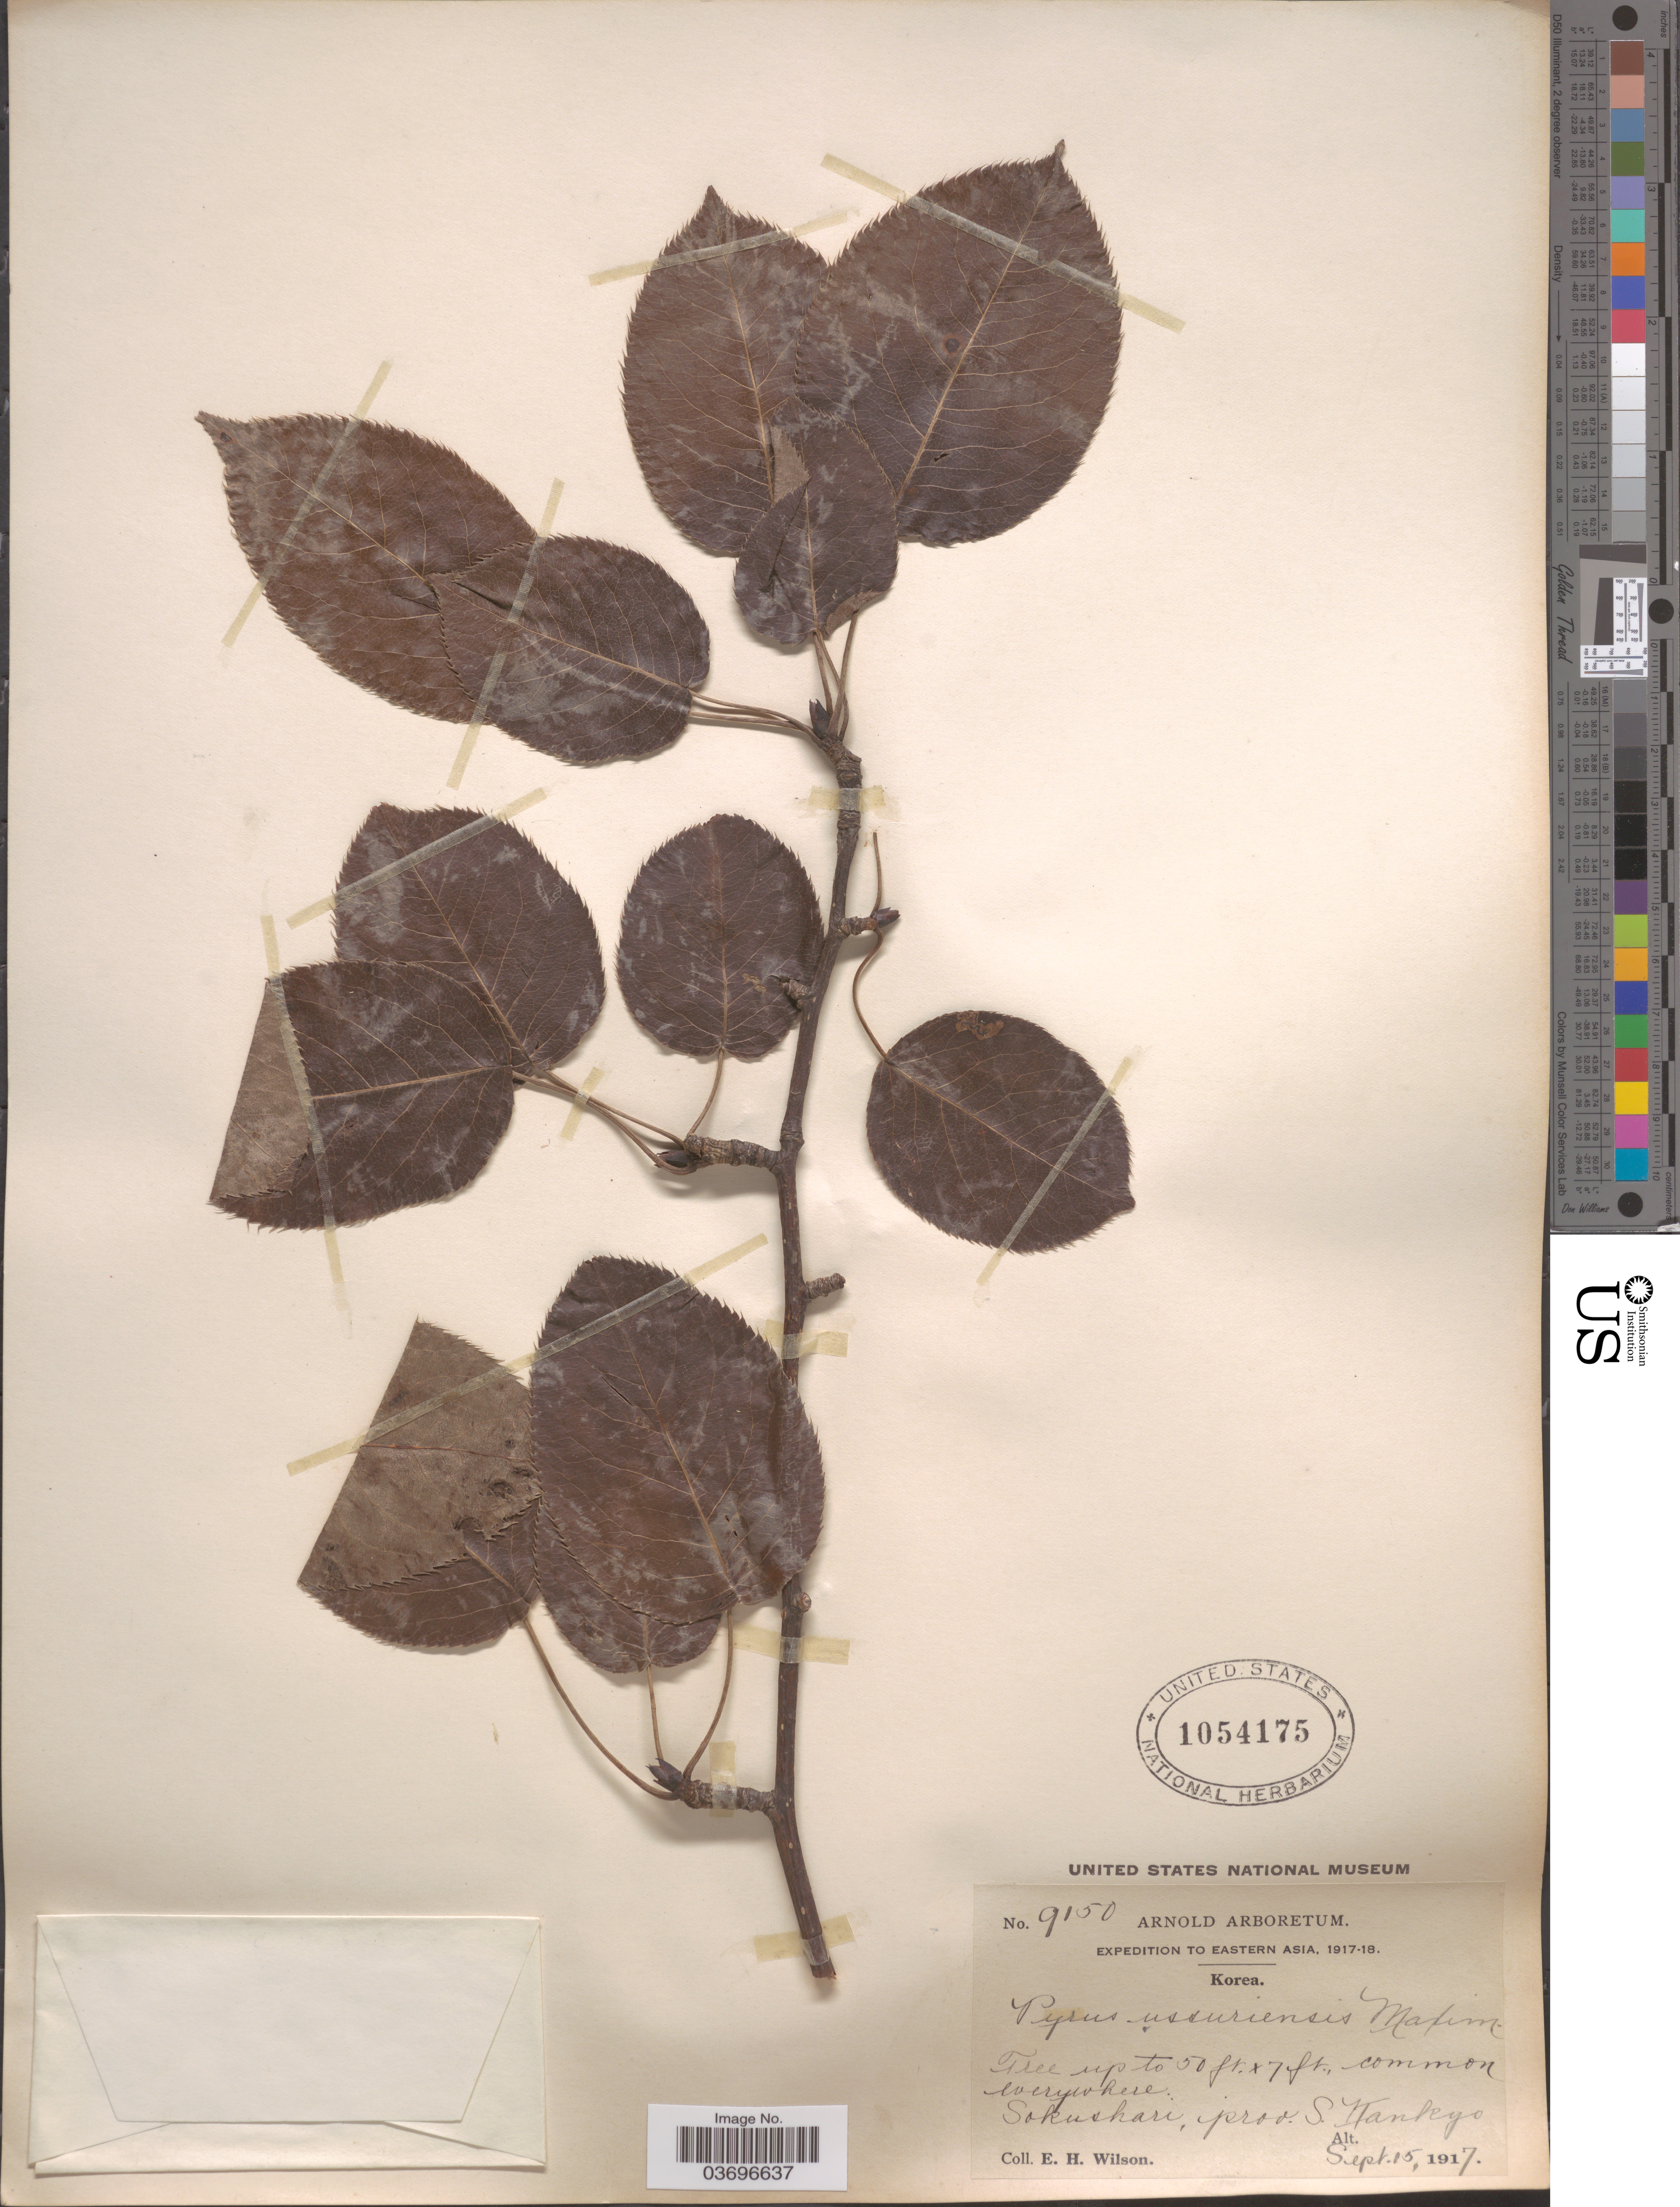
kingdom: Plantae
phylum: Tracheophyta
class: Magnoliopsida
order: Rosales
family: Rosaceae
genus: Pyrus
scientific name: Pyrus ussuriensis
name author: Maxim.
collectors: E. Wilson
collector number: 9150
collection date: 1917-09-15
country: North Korea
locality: Sokushari, prov. S. Kankyo.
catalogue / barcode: US 1054175